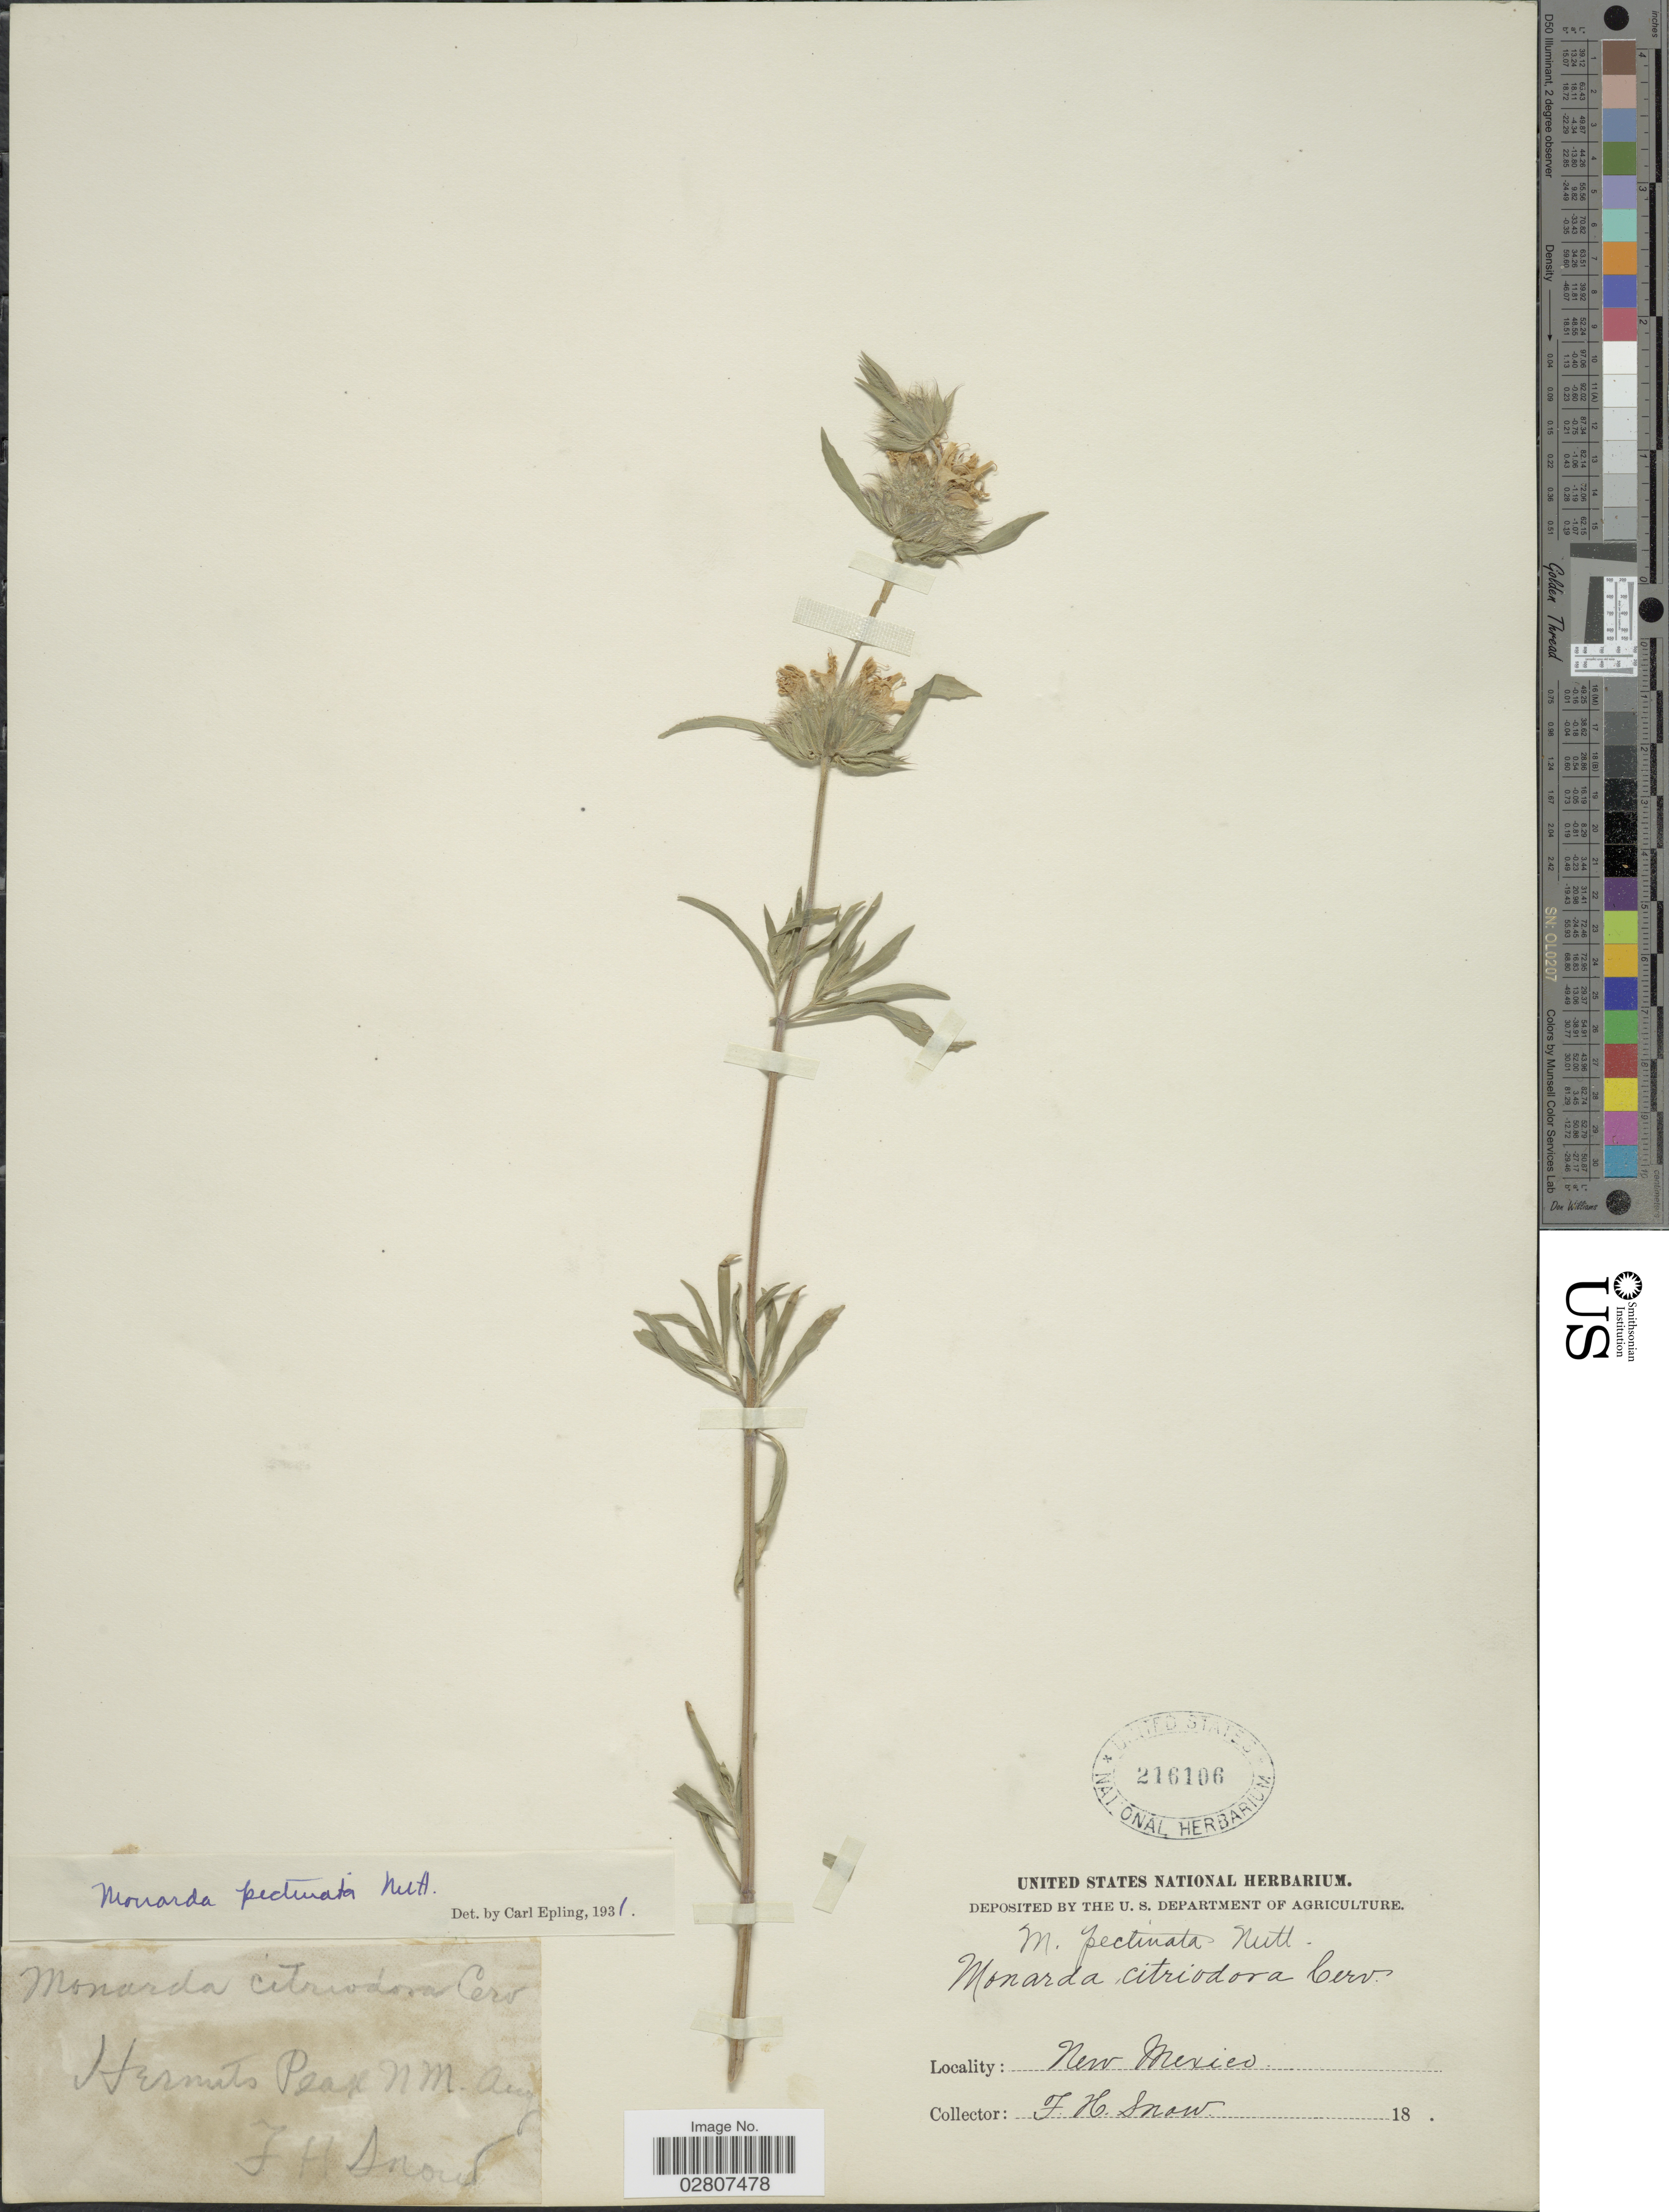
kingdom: Plantae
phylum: Tracheophyta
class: Magnoliopsida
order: Lamiales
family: Lamiaceae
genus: Monarda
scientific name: Monarda pectinata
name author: Nutt.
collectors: F. H. Snow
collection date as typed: Aug 18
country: United States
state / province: New Mexico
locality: Hernuts Peak. N.M.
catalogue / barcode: US 216106